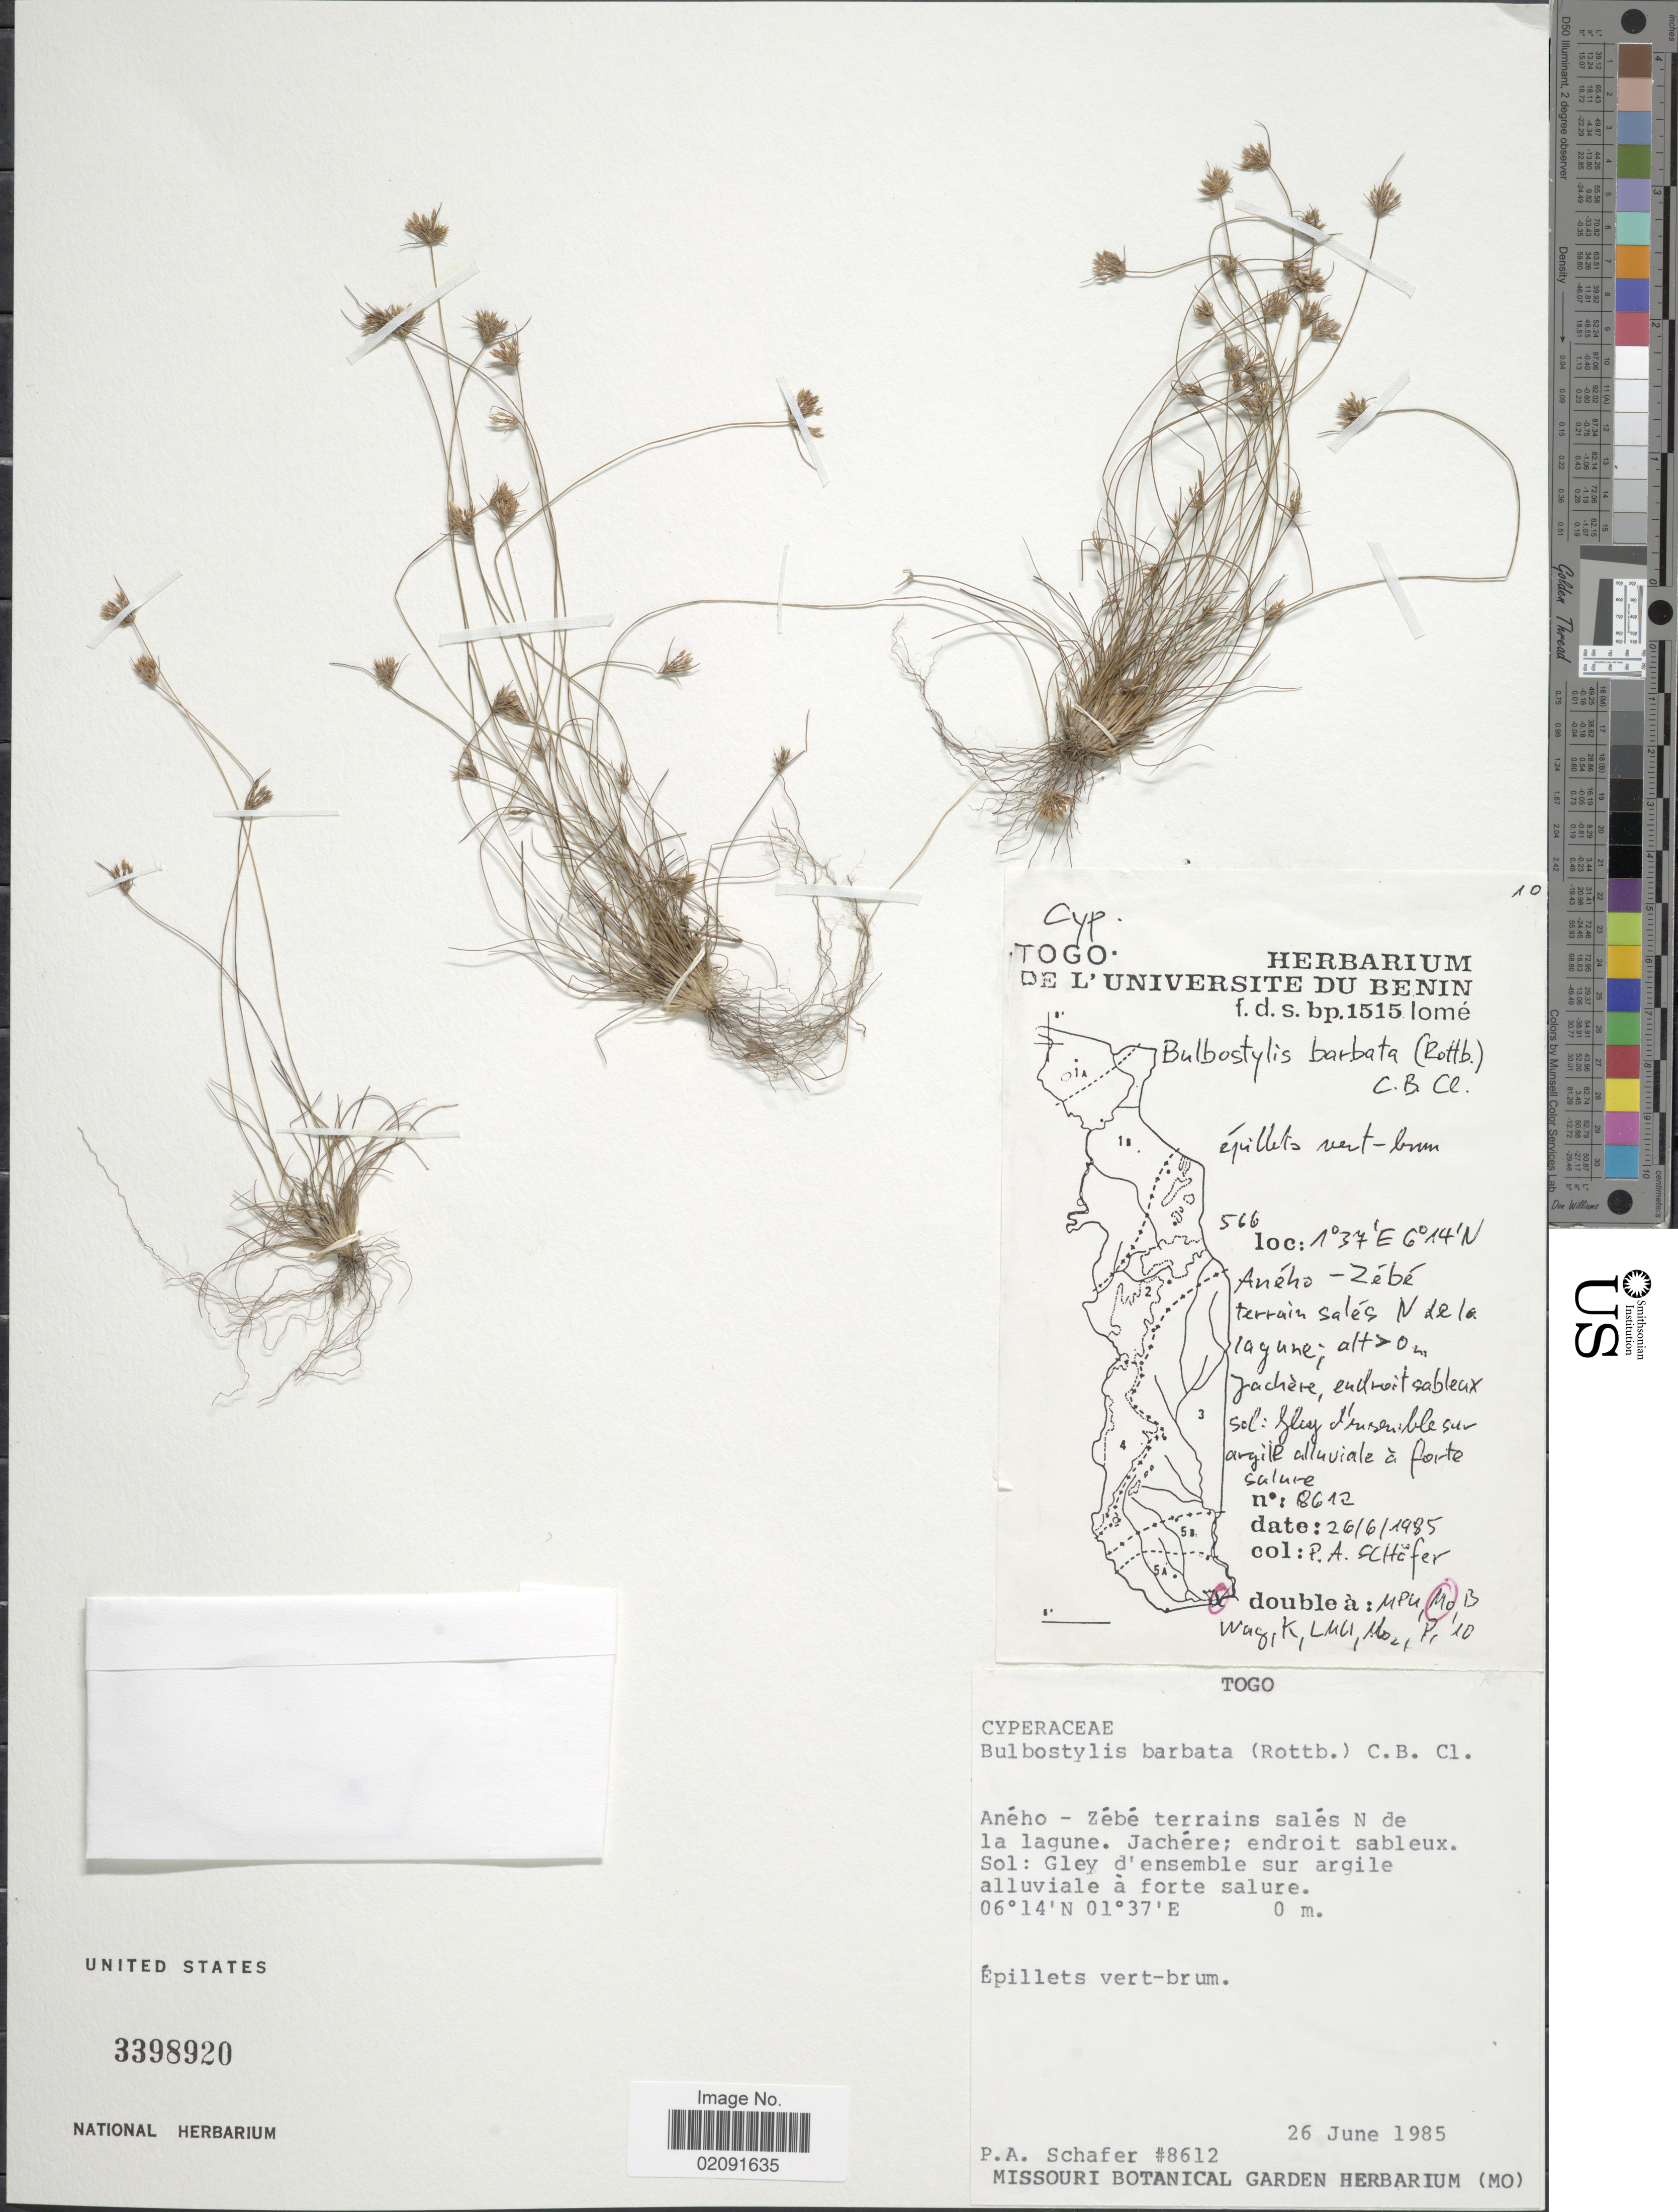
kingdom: Plantae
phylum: Tracheophyta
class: Liliopsida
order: Poales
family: Cyperaceae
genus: Bulbostylis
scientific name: Bulbostylis barbata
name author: (Rottb.) C.B. Clarke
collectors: P. Schafer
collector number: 8612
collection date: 1985-06-26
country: Togo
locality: Aného - Zébé terrains salés N de la lagune. Jachére; endroit sableux. Sol: Gley d'ensemble sur argile alluviale à forte salure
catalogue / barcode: US 3398920